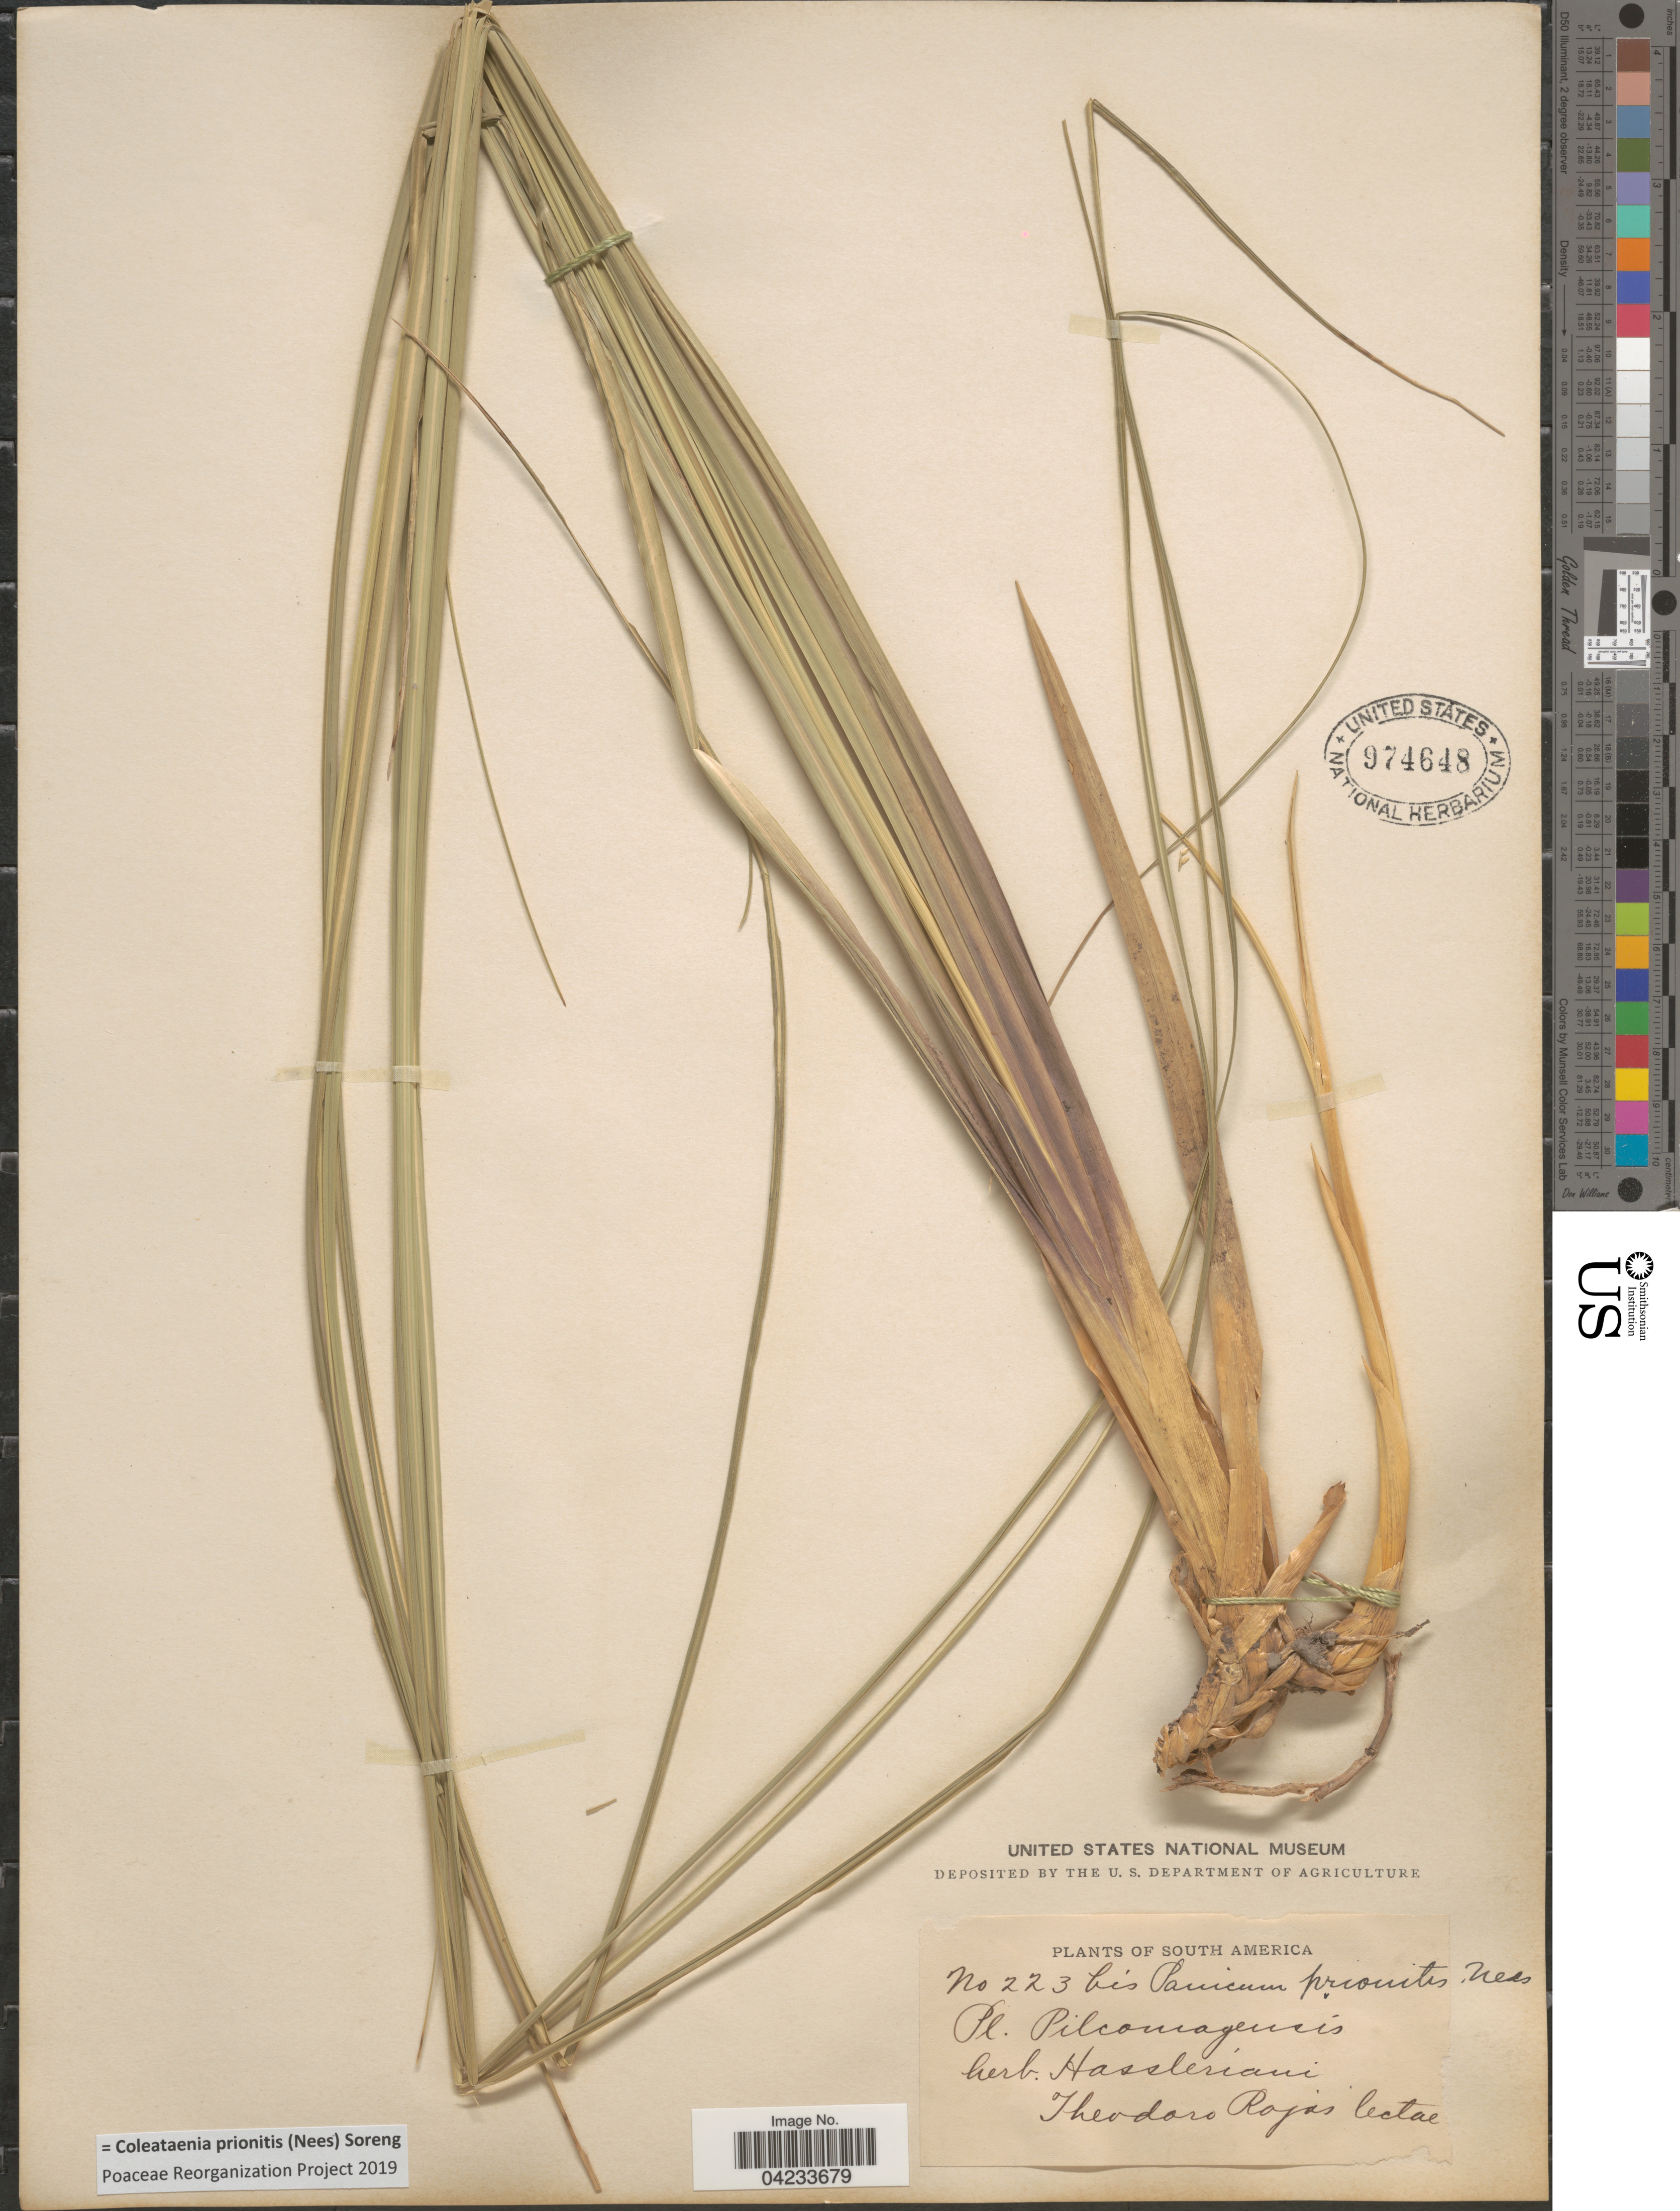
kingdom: Plantae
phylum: Tracheophyta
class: Liliopsida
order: Poales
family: Poaceae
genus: Coleataenia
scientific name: Coleataenia prionitis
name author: (Nees) Soreng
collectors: T. Rojas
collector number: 223bis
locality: Pilcomayensis.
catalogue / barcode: US 974648